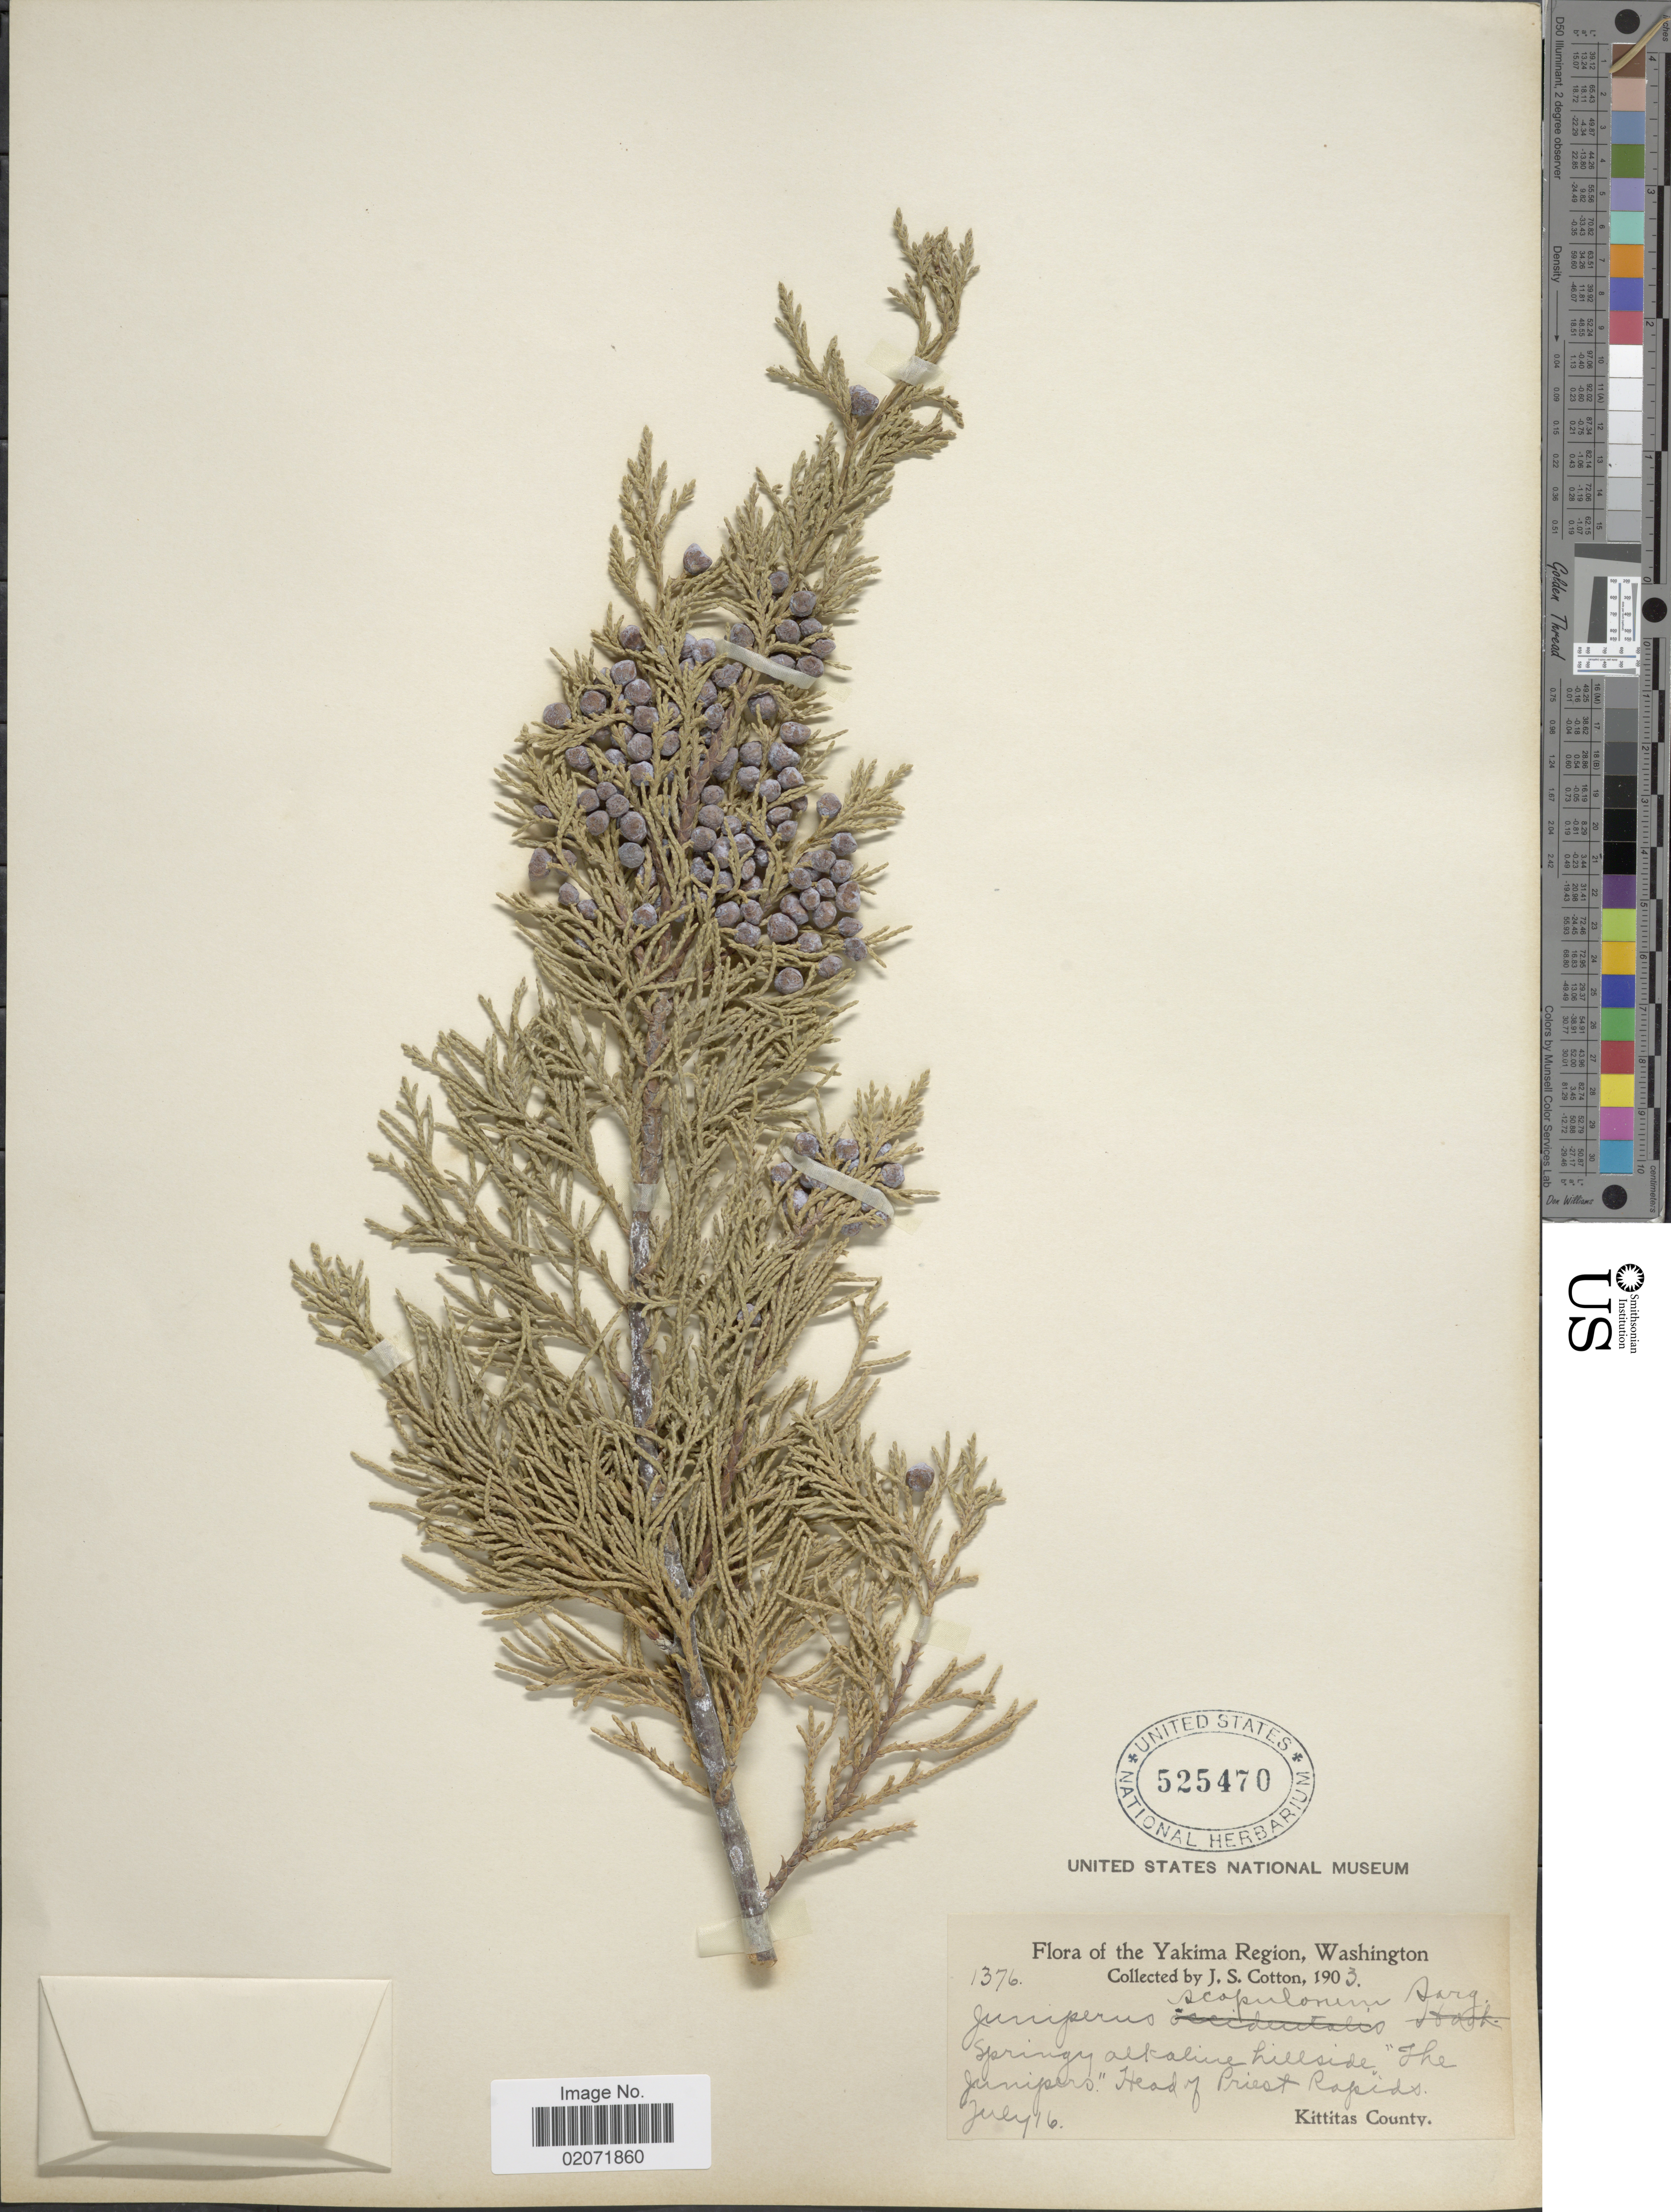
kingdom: Plantae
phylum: Tracheophyta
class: Pinopsida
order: Pinales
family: Cupressaceae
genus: Juniperus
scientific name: Juniperus scopulorum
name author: Sarg.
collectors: J. S. Cotton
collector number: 1376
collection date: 1903-07-16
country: United States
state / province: Washington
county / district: Kittitas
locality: The Yakima Region, Springy alkaline hillside 'The Junipers' Head of Priest Rapids, Kittitas County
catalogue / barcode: US 525470